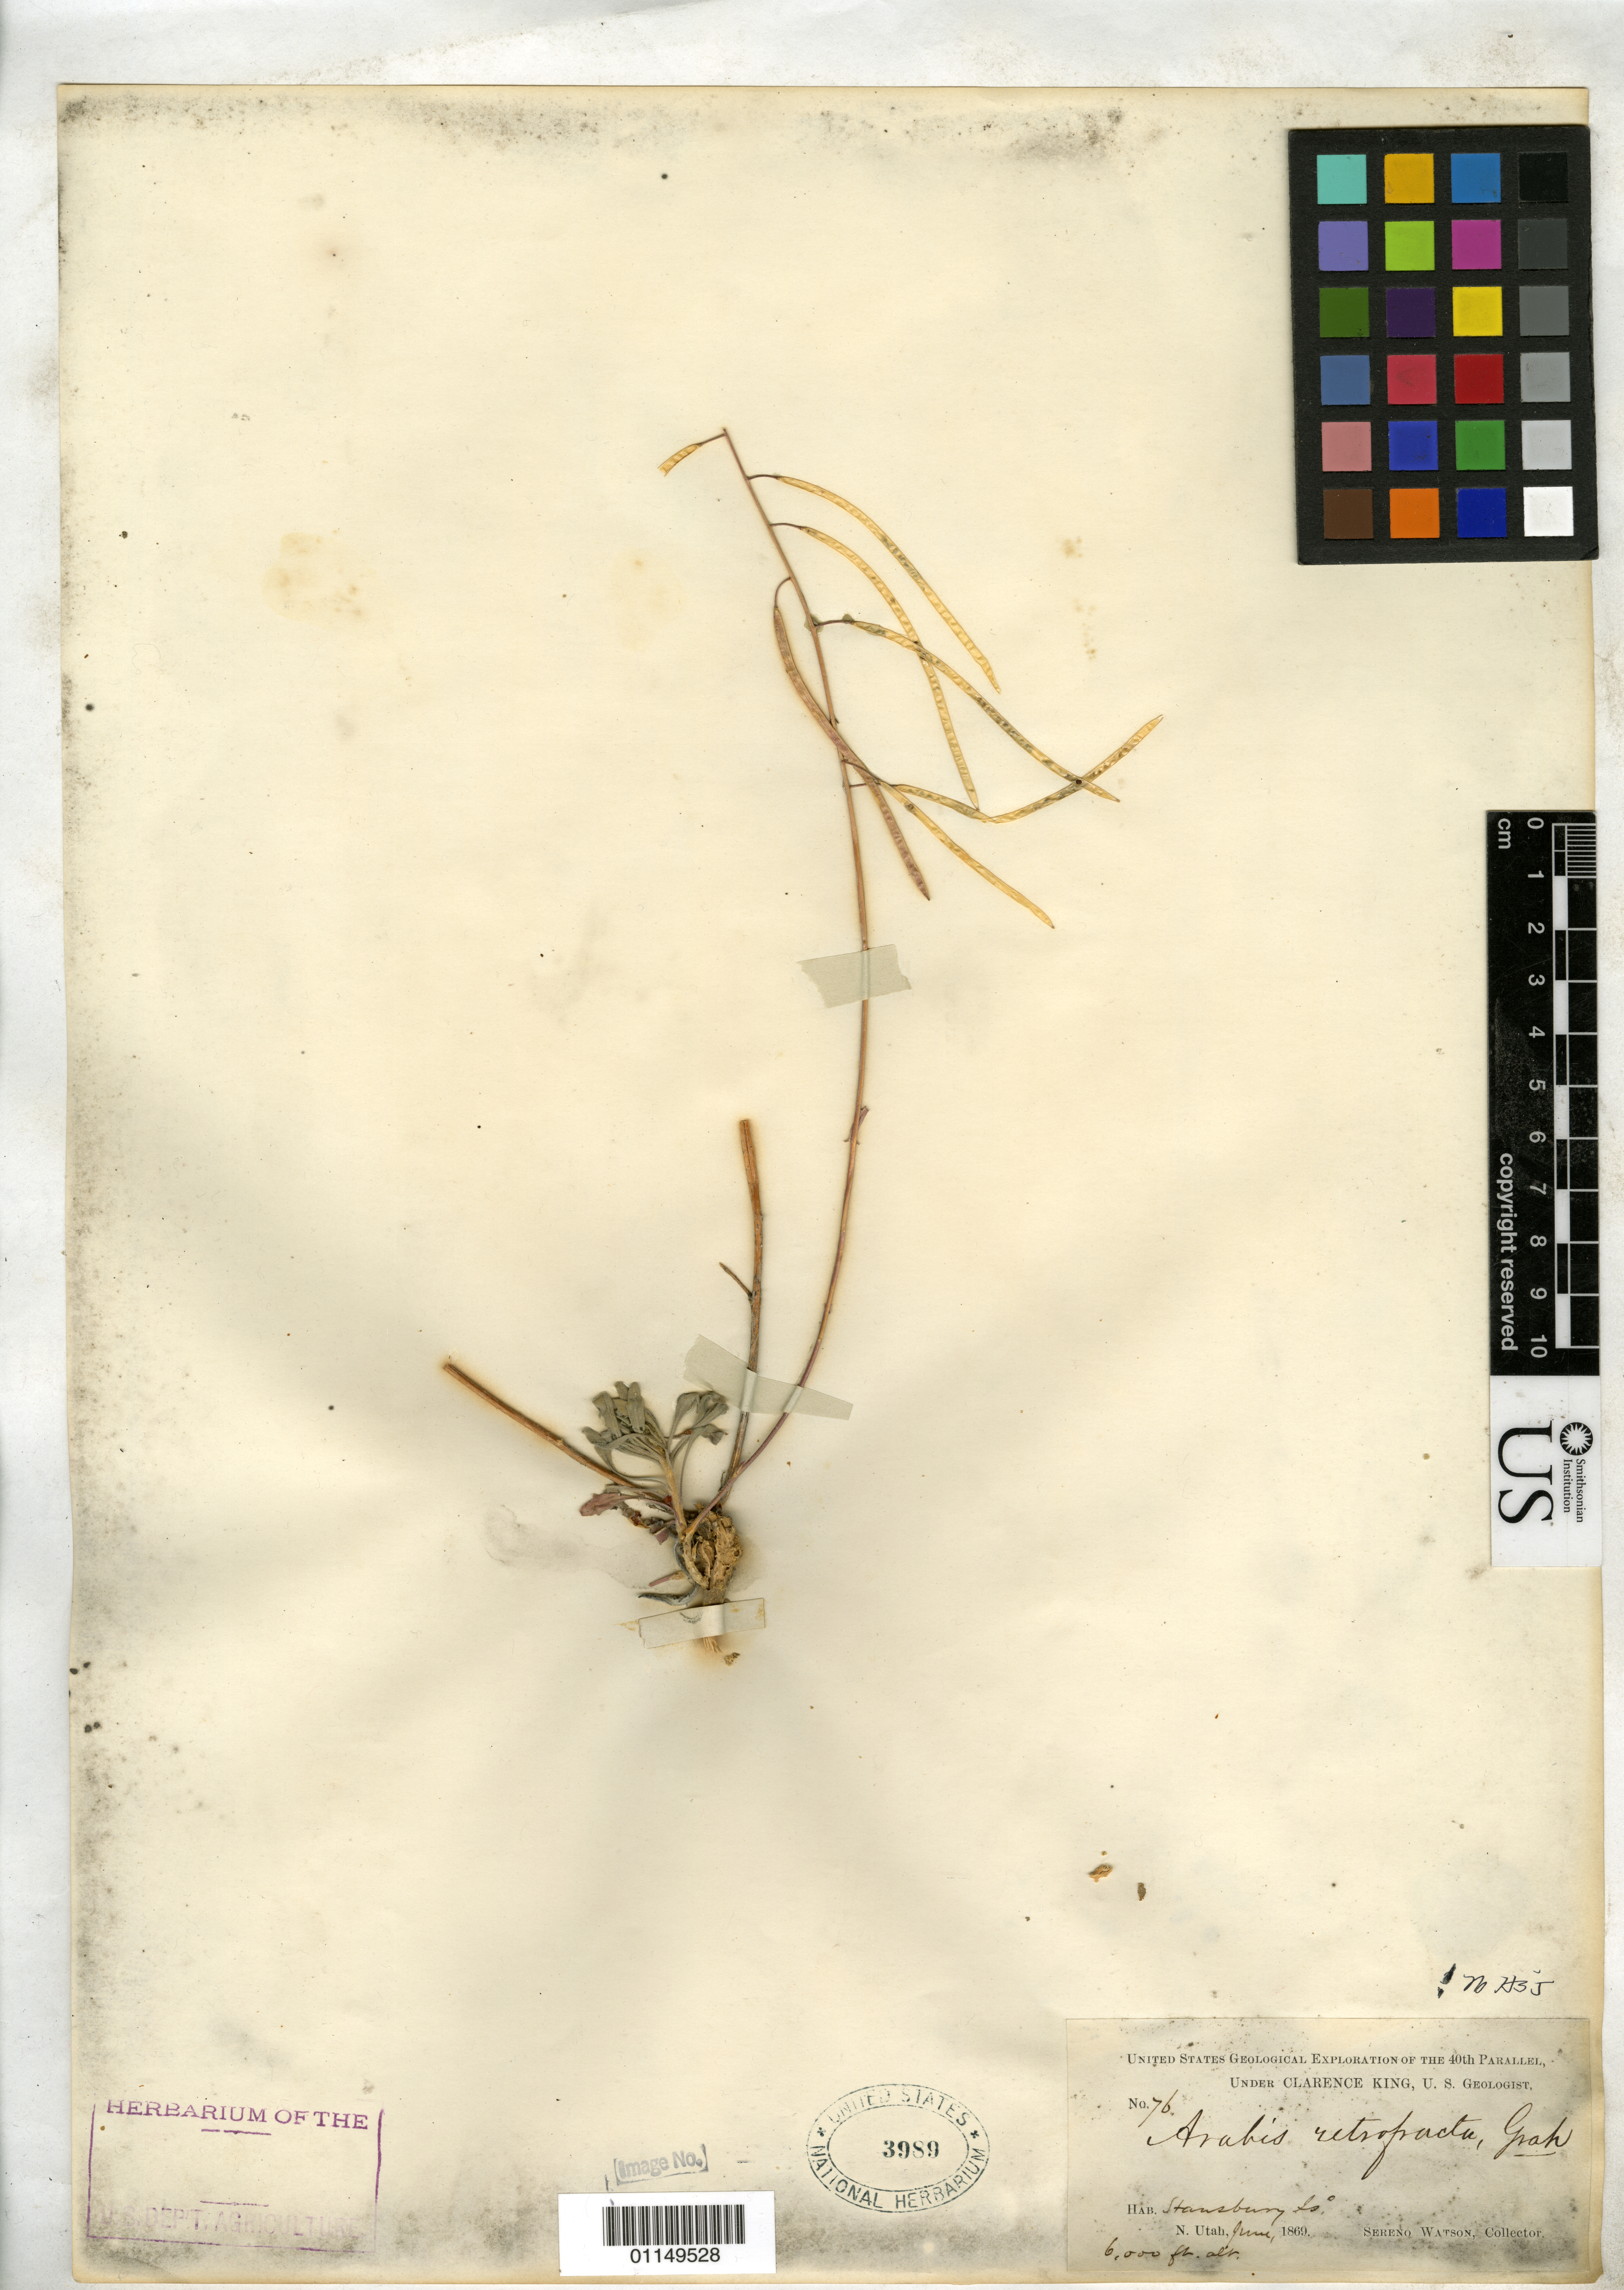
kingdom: Plantae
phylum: Tracheophyta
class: Magnoliopsida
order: Brassicales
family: Brassicaceae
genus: Arabis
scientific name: Arabis holboellii var. retrofracta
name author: Rydb.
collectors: S. Watson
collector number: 76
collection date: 1869-06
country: United States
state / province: Utah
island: Stansbury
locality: Stansbury Island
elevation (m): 1829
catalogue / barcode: US 3989